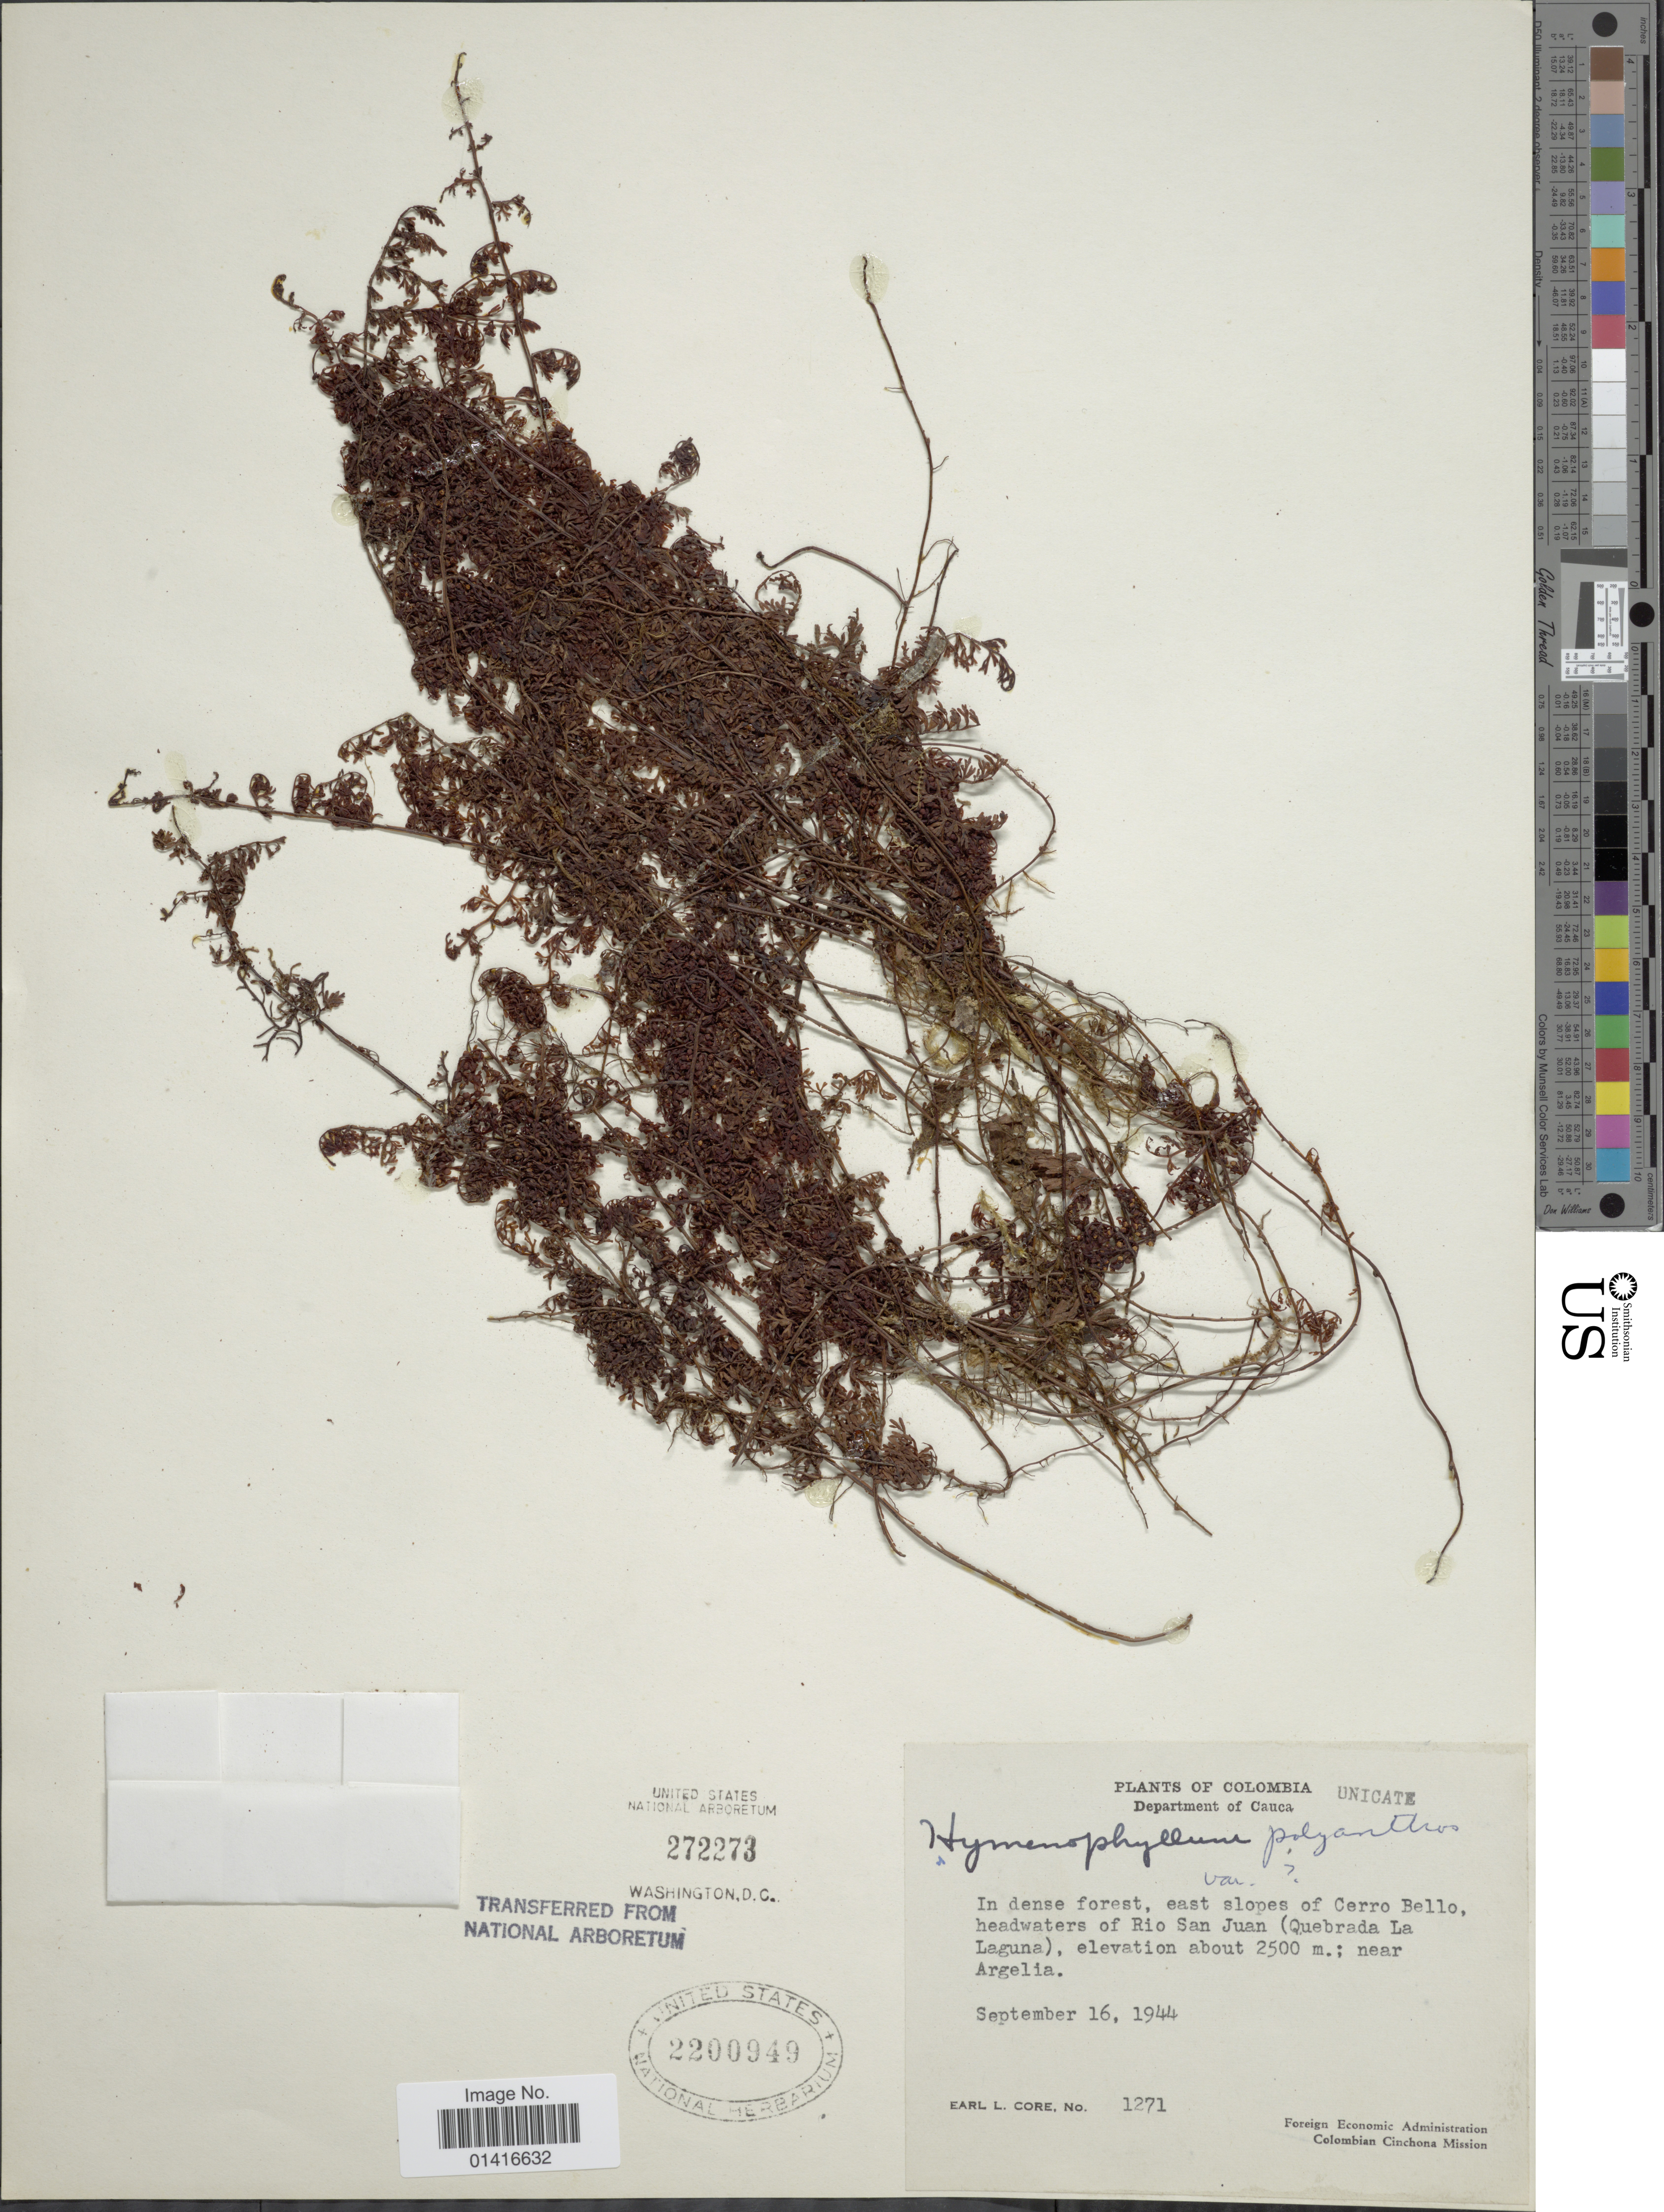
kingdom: Plantae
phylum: Tracheophyta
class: Polypodiopsida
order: Hymenophyllales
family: Hymenophyllaceae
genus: Hymenophyllum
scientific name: Hymenophyllum myriocarpum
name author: Hook.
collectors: E. L. Core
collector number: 1271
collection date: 1944-09-16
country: Colombia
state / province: Cauca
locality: In dense forest, east slopes of Cerro Bello, headwaters of Rio San Juan (Quebrada La Laguna), near Argelia.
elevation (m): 2500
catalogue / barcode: US 272273